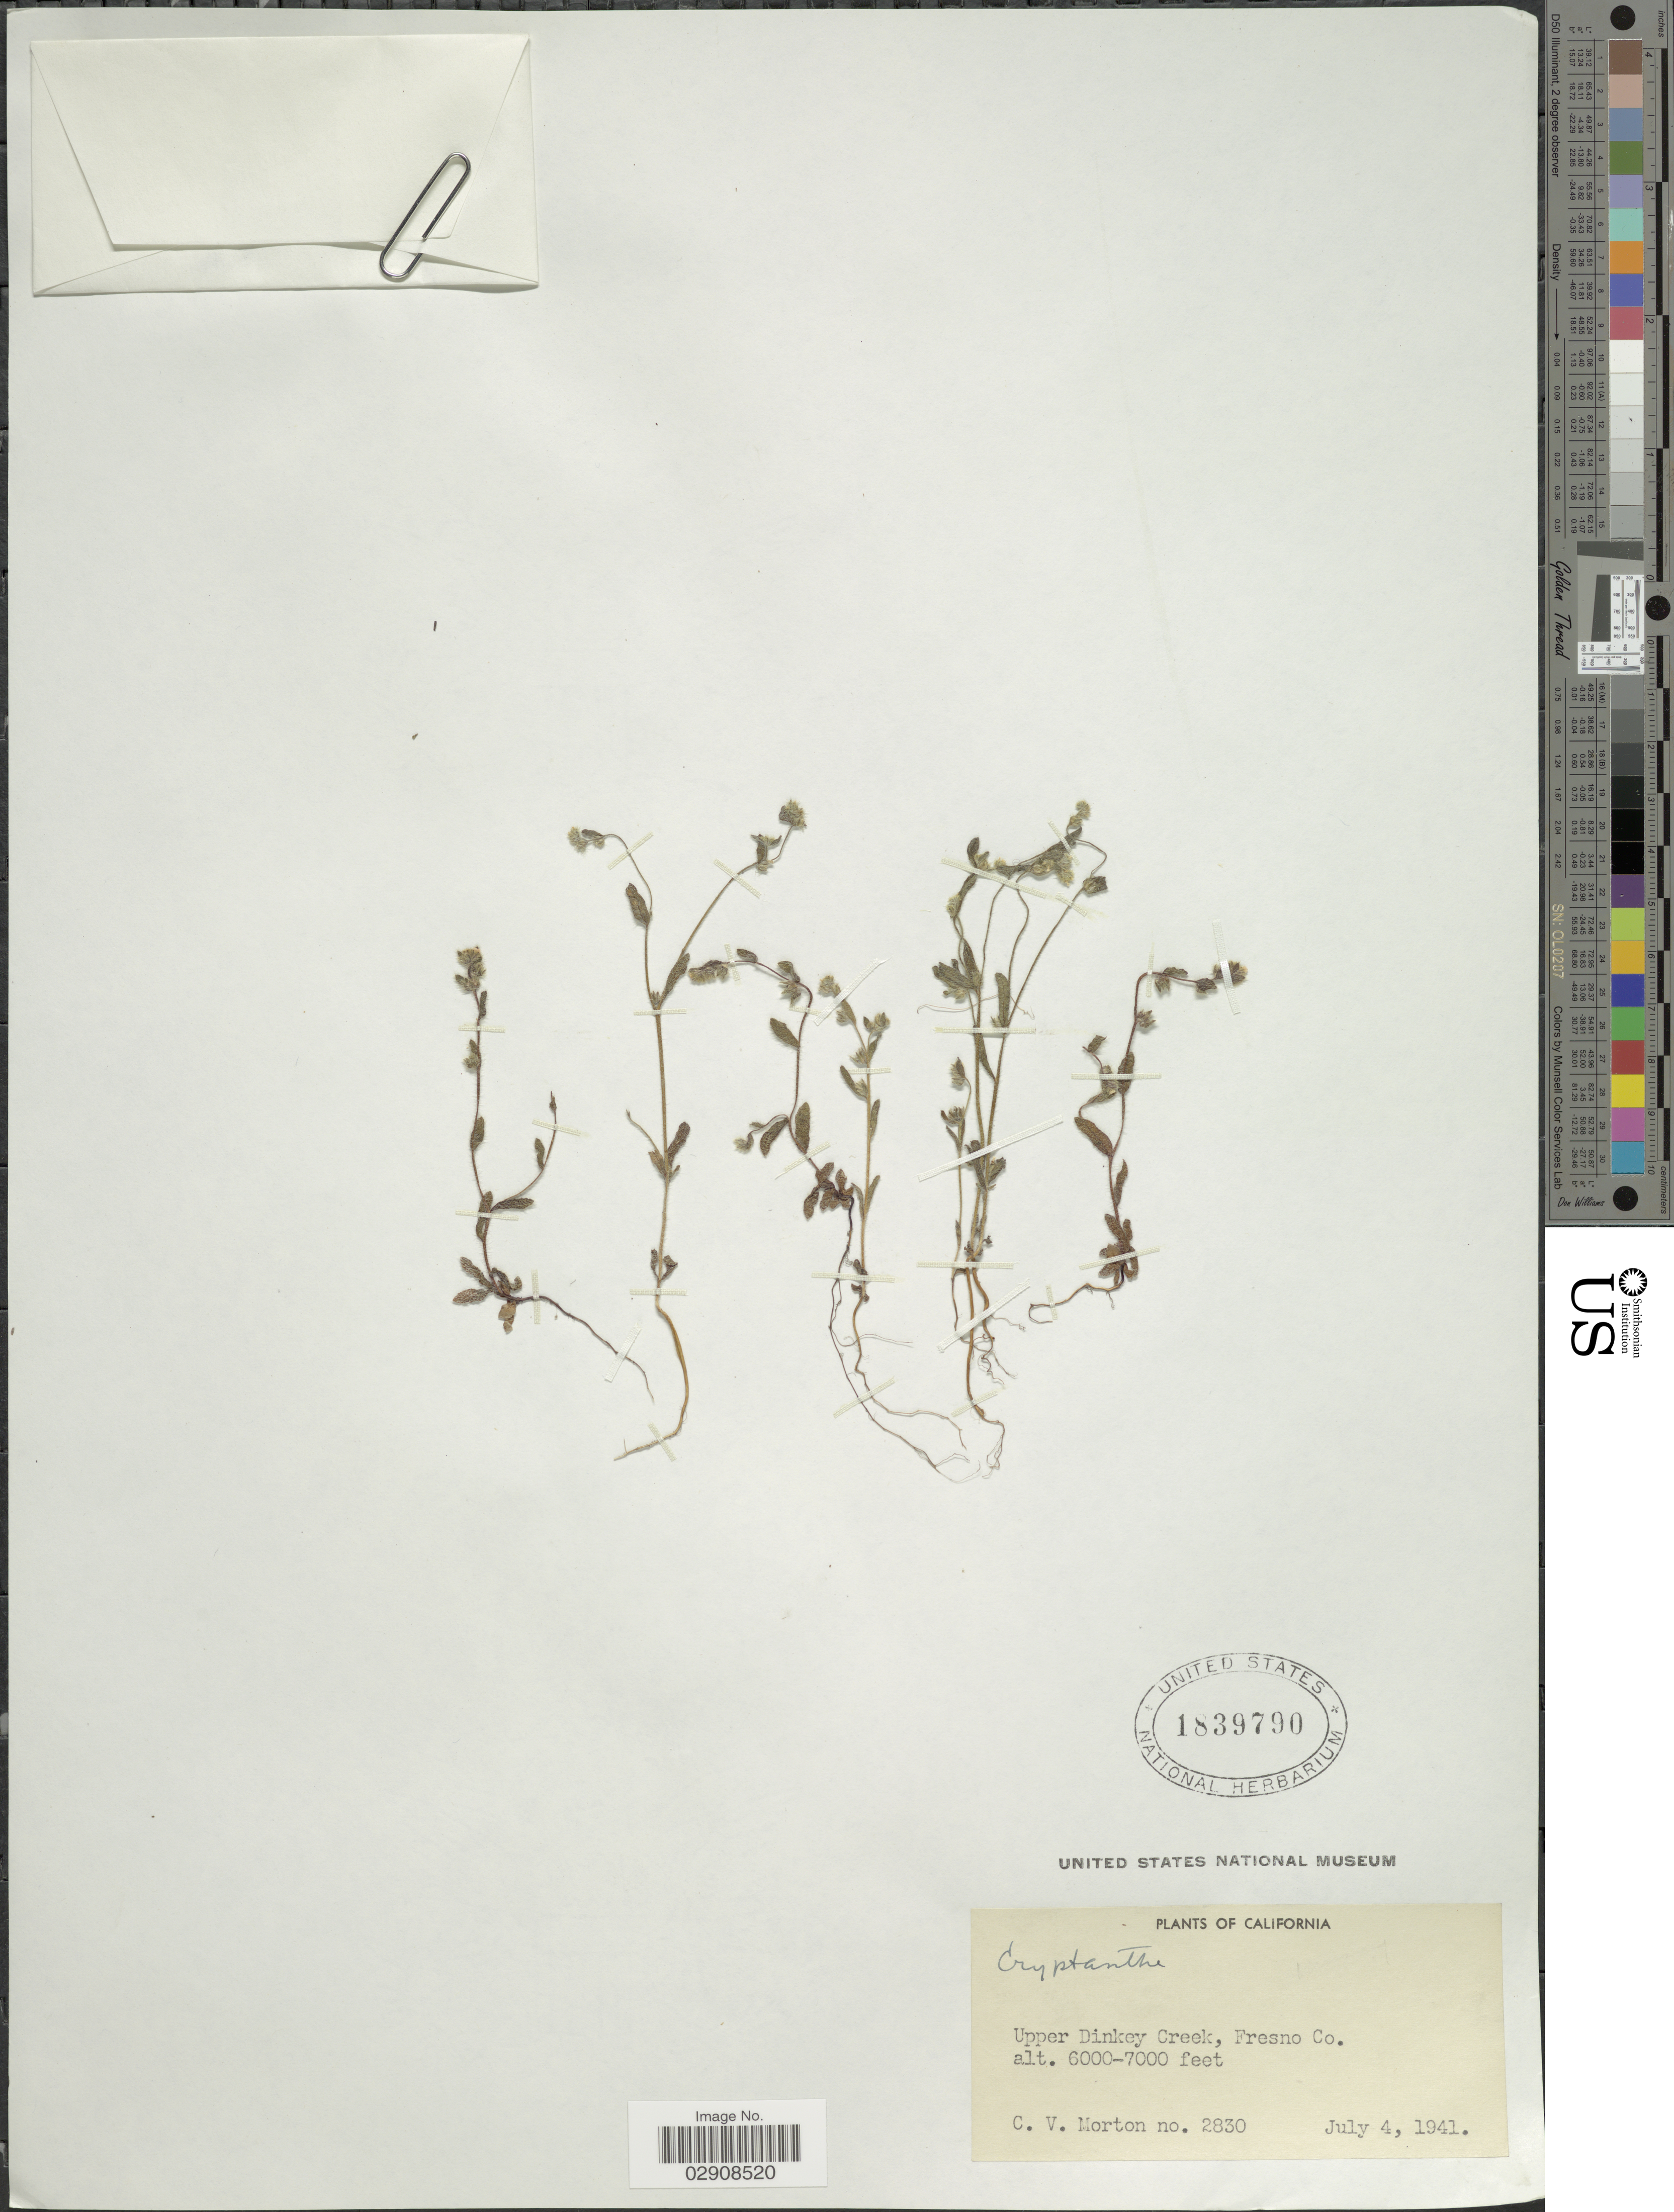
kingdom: Plantae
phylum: Tracheophyta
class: Magnoliopsida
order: Boraginales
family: Boraginaceae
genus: Cryptantha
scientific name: Cryptantha sp.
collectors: C. V. Morton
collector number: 2830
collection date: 1941-07-04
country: United States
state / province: California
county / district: Fresno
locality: Upper Dinkey Creek, Fresno Co.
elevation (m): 1829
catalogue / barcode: US 1839790